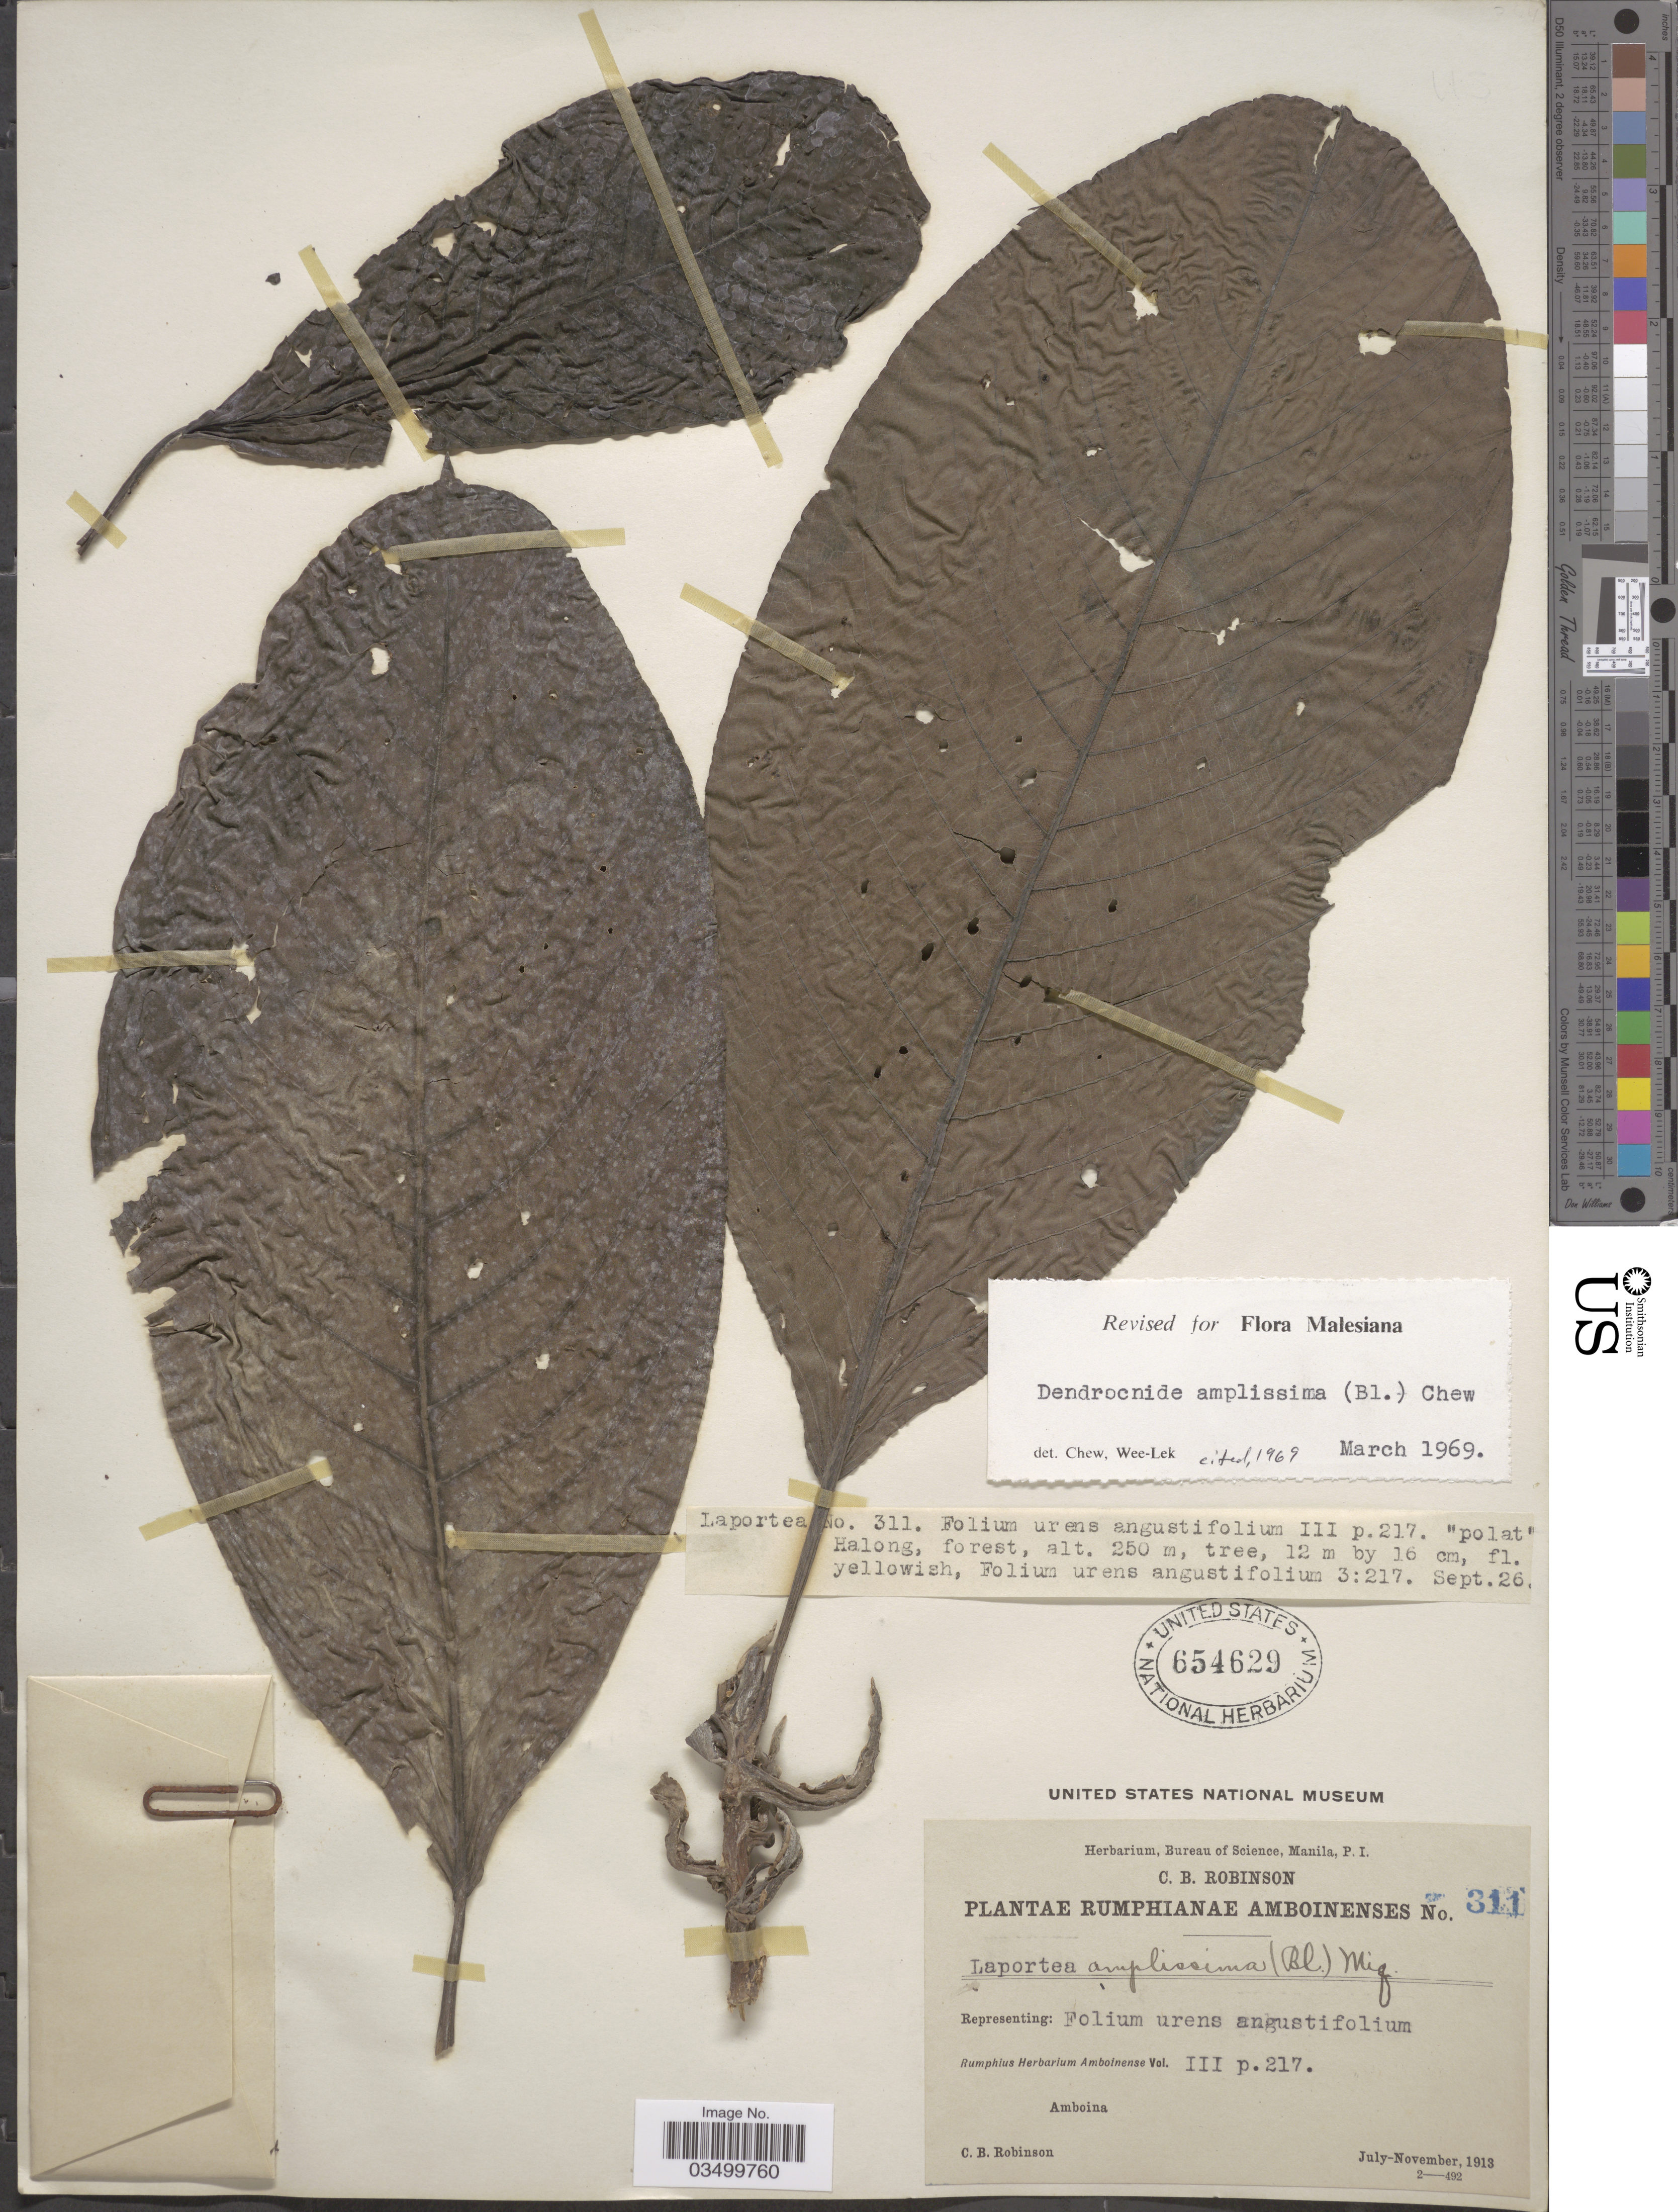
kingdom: Plantae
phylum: Tracheophyta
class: Magnoliopsida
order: Rosales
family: Urticaceae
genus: Dendrocnide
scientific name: Dendrocnide amplissima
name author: (Blume) Chew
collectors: C. Robinson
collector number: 311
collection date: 1913-09-26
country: Indonesia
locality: Rumphianae Amboinenses. Amboina.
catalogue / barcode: US 654629